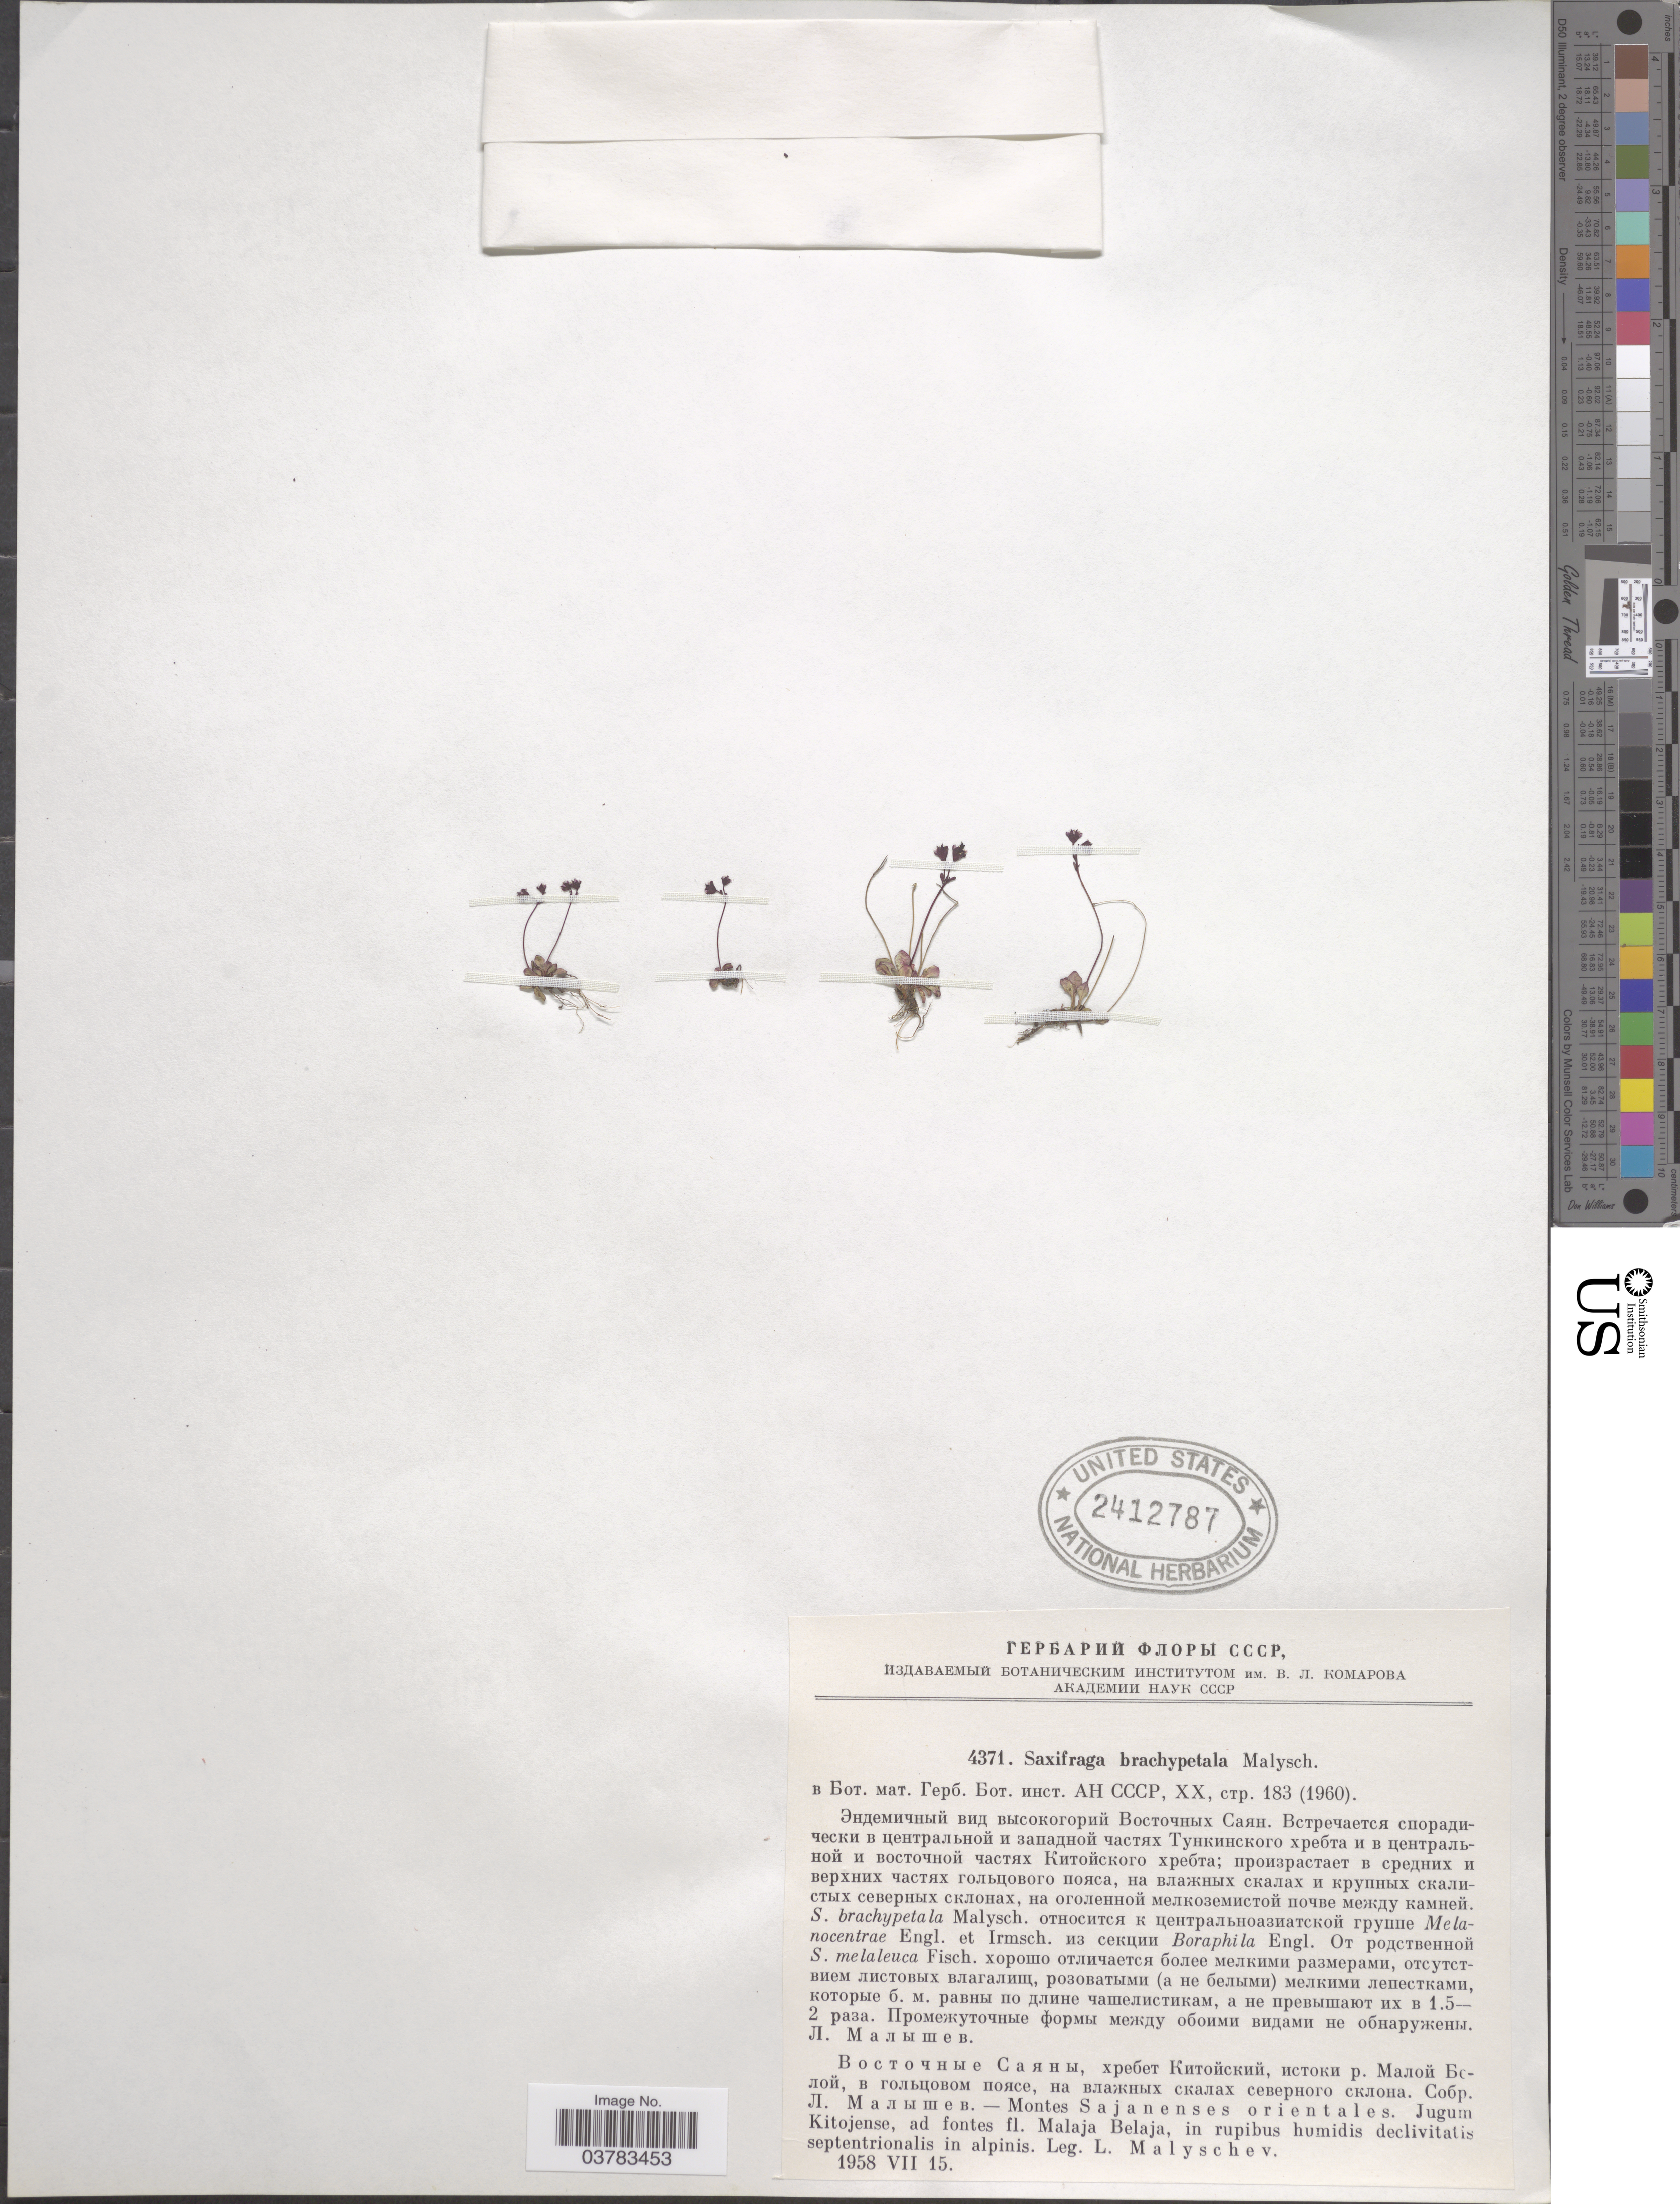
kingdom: Plantae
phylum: Tracheophyta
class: Magnoliopsida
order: Saxifragales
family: Saxifragaceae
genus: Saxifraga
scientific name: Saxifraga melaleuca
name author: Fisch. & Spreng.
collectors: L. Malyschev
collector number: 4371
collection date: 1958-07-15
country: Russian Federation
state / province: Irkutsk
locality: X- Monte Sajanenses orientales. Jugum Kitojense, ad fontes fl. Malaja Belaja.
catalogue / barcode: US 2412787